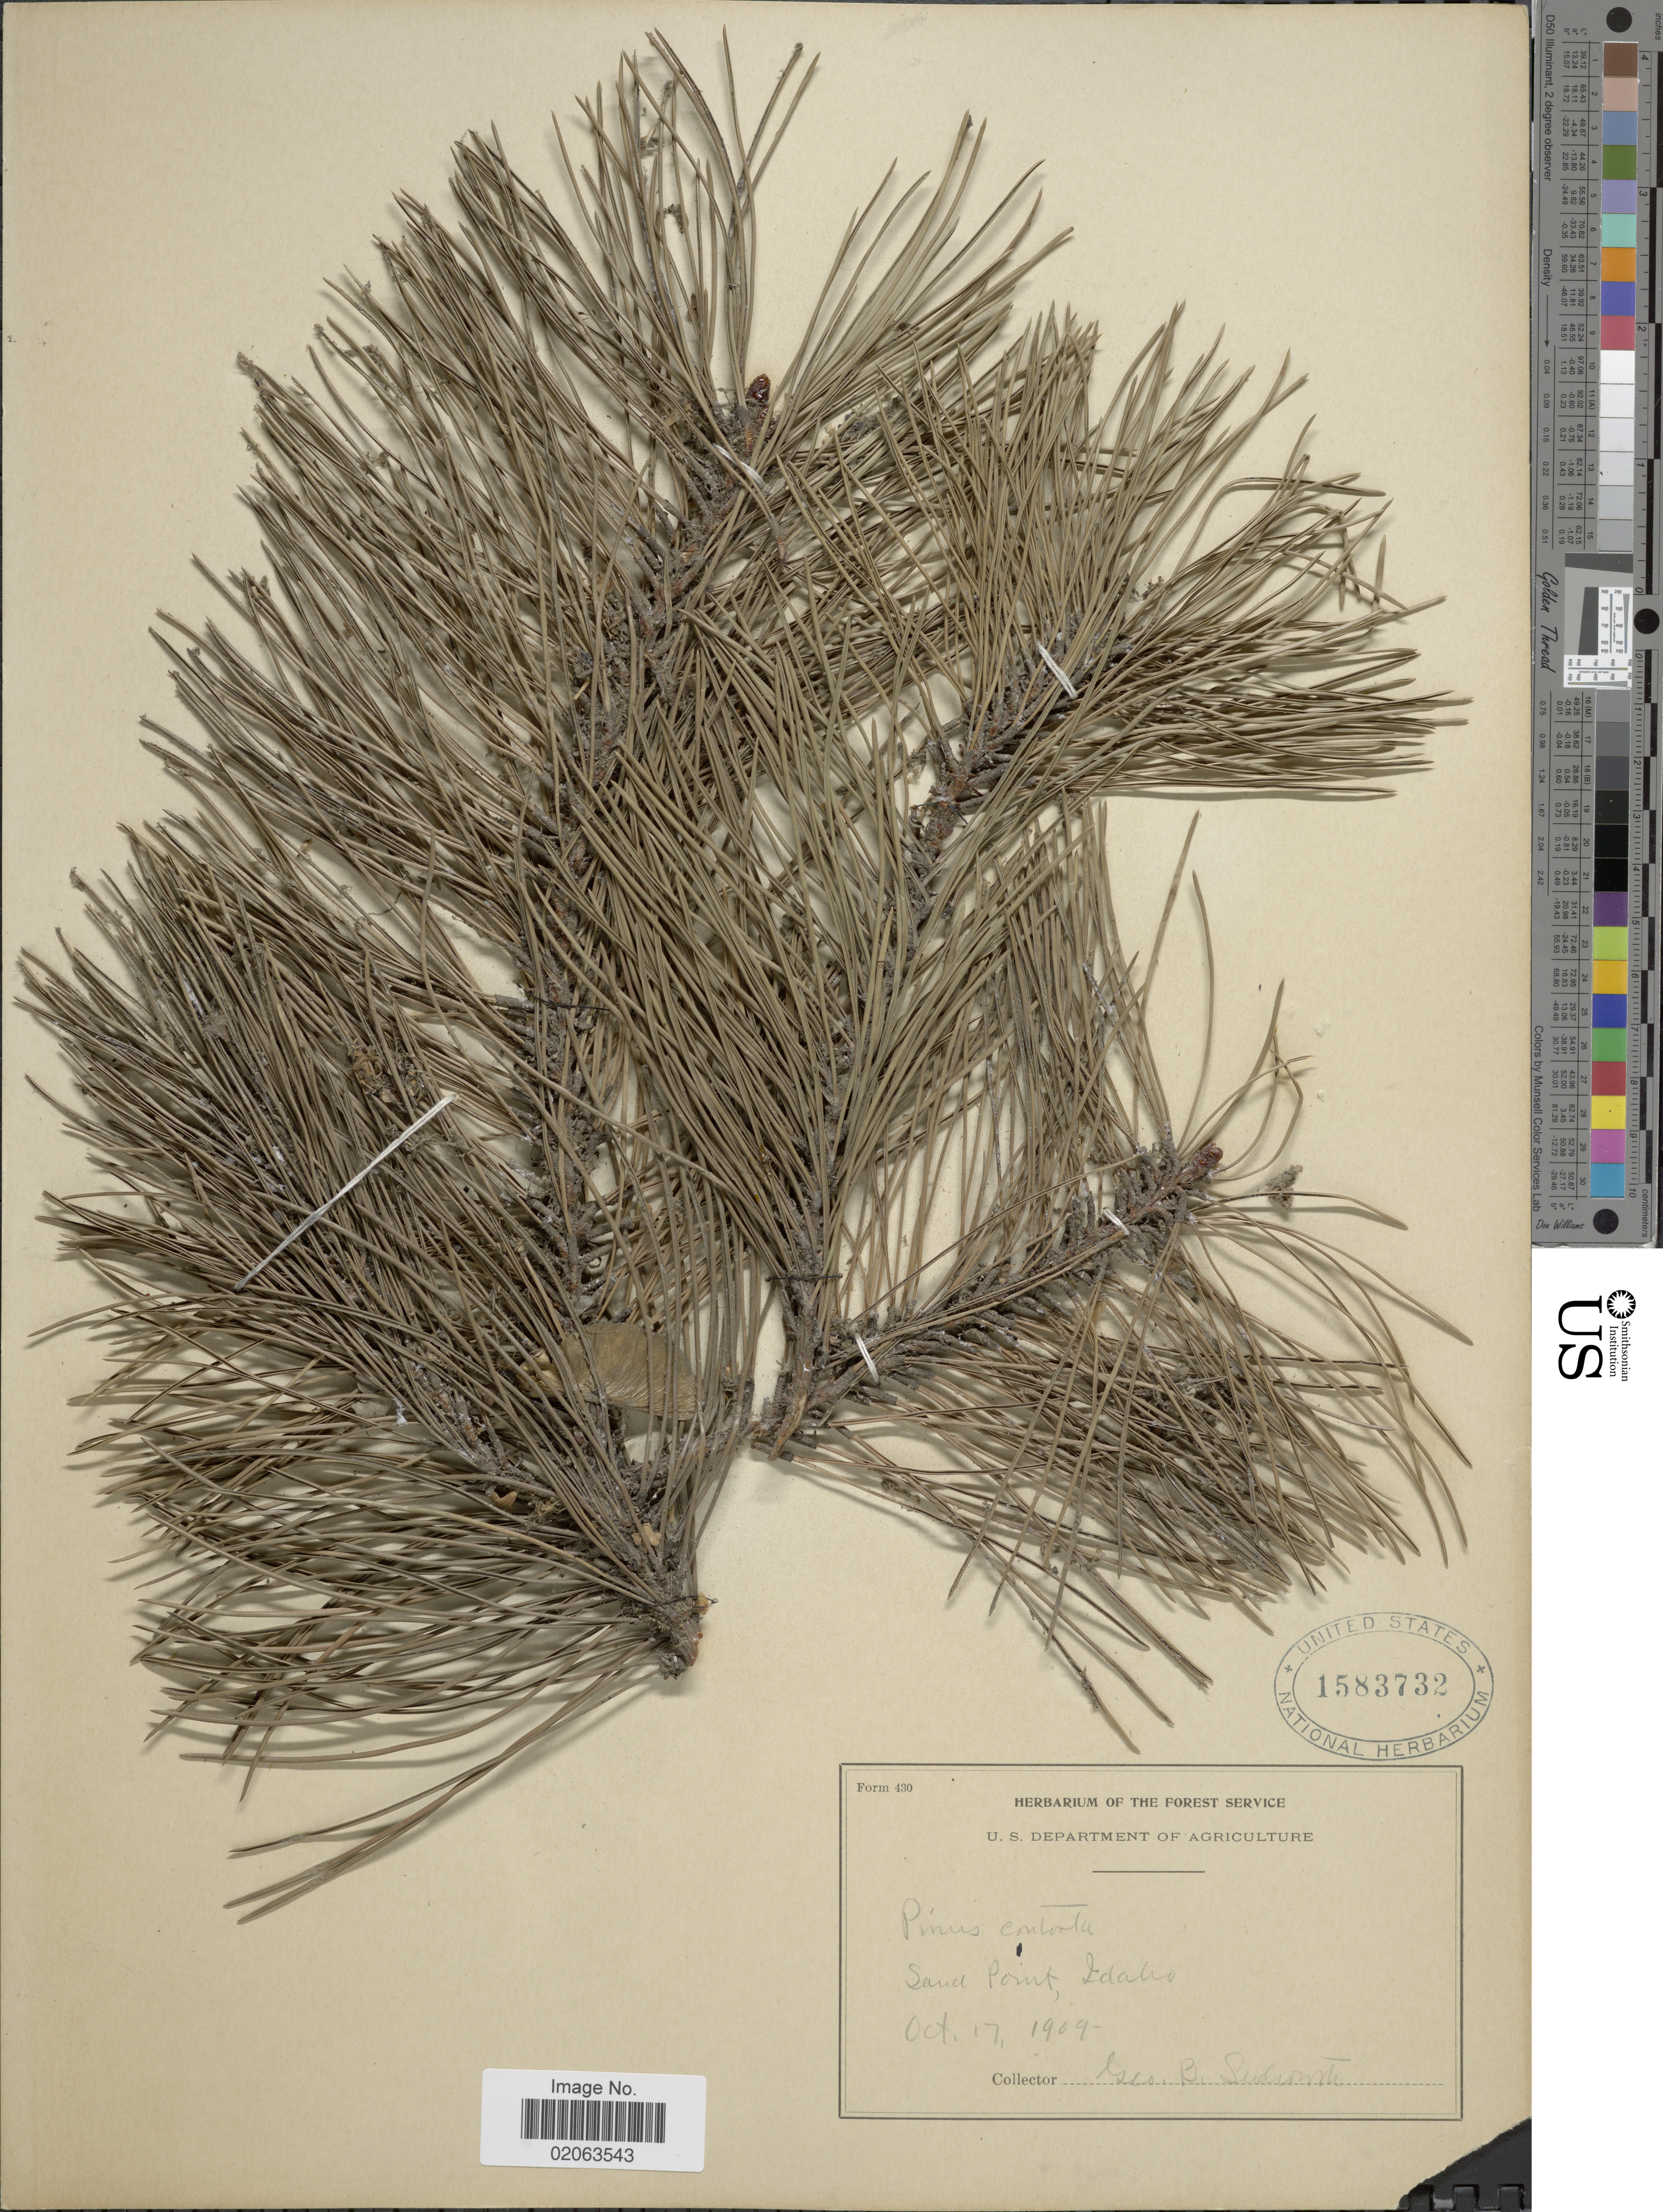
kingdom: Plantae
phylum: Tracheophyta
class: Pinopsida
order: Pinales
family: Pinaceae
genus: Pinus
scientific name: Pinus contorta var. latifolia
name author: Engelm. ex S. Watson in C. King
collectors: G. B. Sudworth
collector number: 430?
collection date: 1909-10-17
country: United States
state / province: Idaho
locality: Sand Point, Idaho.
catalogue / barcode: US 1583732